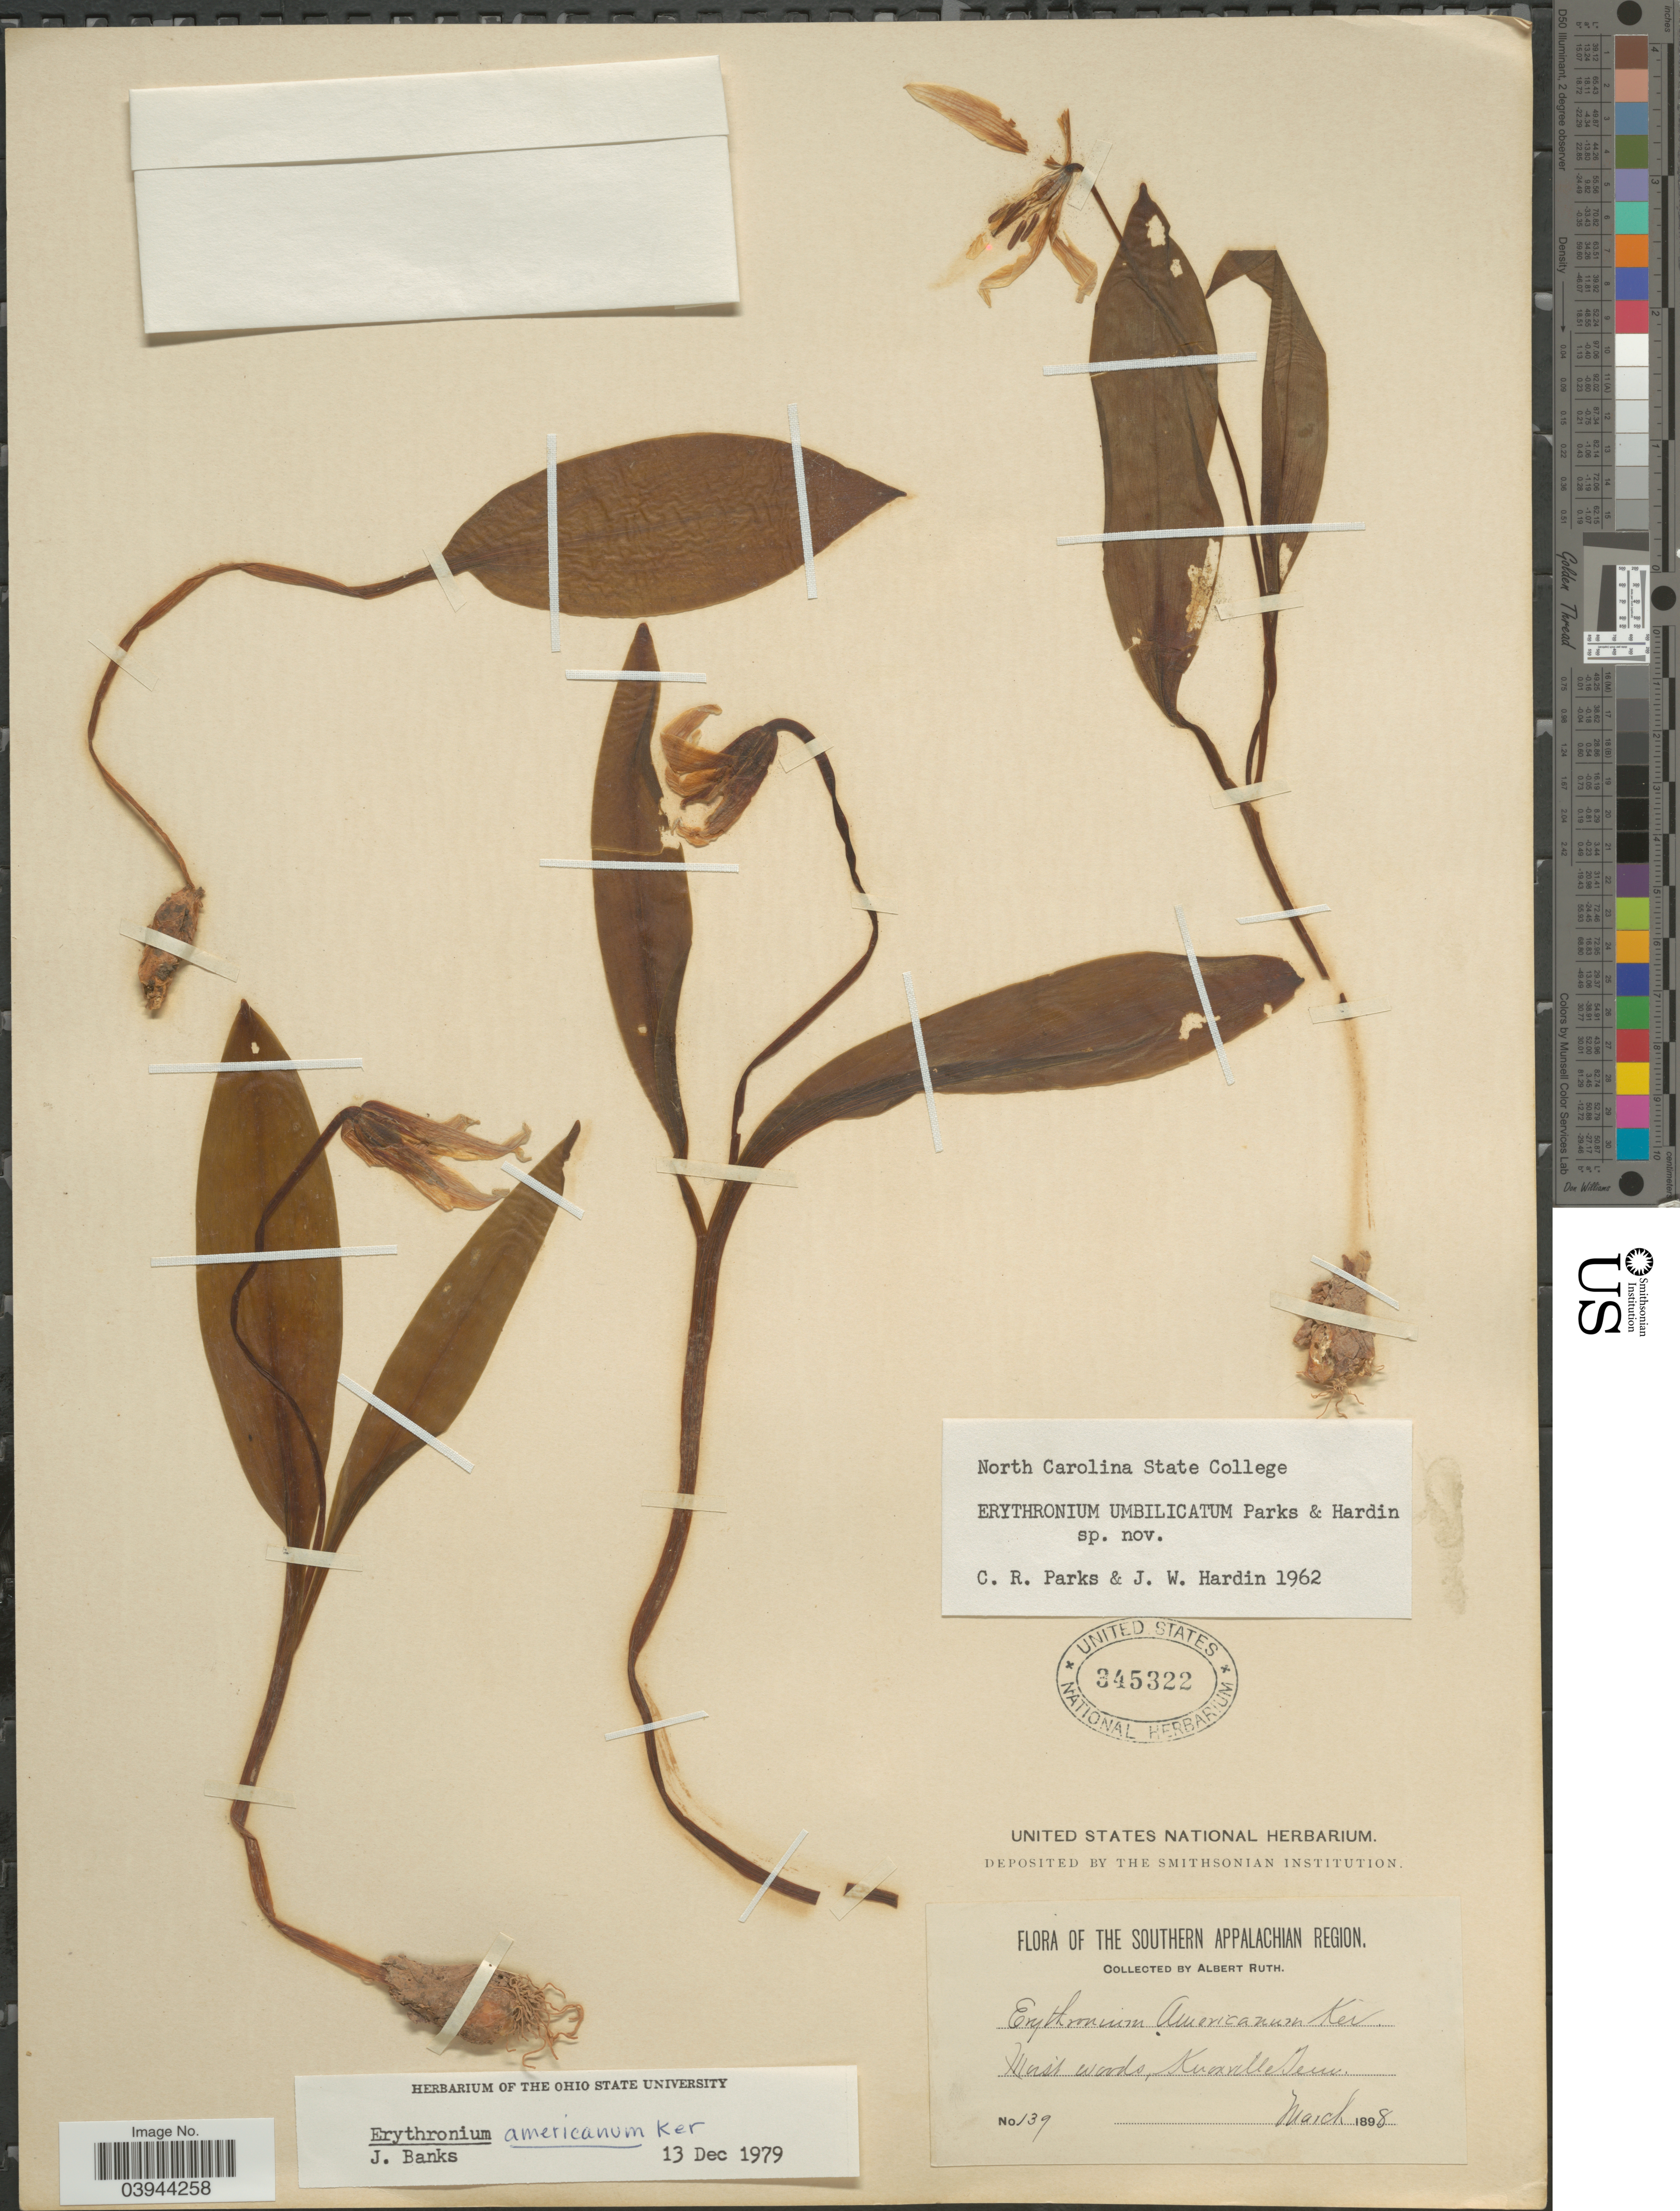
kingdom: Plantae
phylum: Tracheophyta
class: Liliopsida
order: Liliales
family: Liliaceae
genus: Erythronium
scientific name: Erythronium americanum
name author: Ker Gawl.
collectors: A. Ruth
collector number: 139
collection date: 1898-03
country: United States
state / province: Tennessee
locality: Southern Appalachian Region. Knoxville.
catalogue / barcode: US 345322